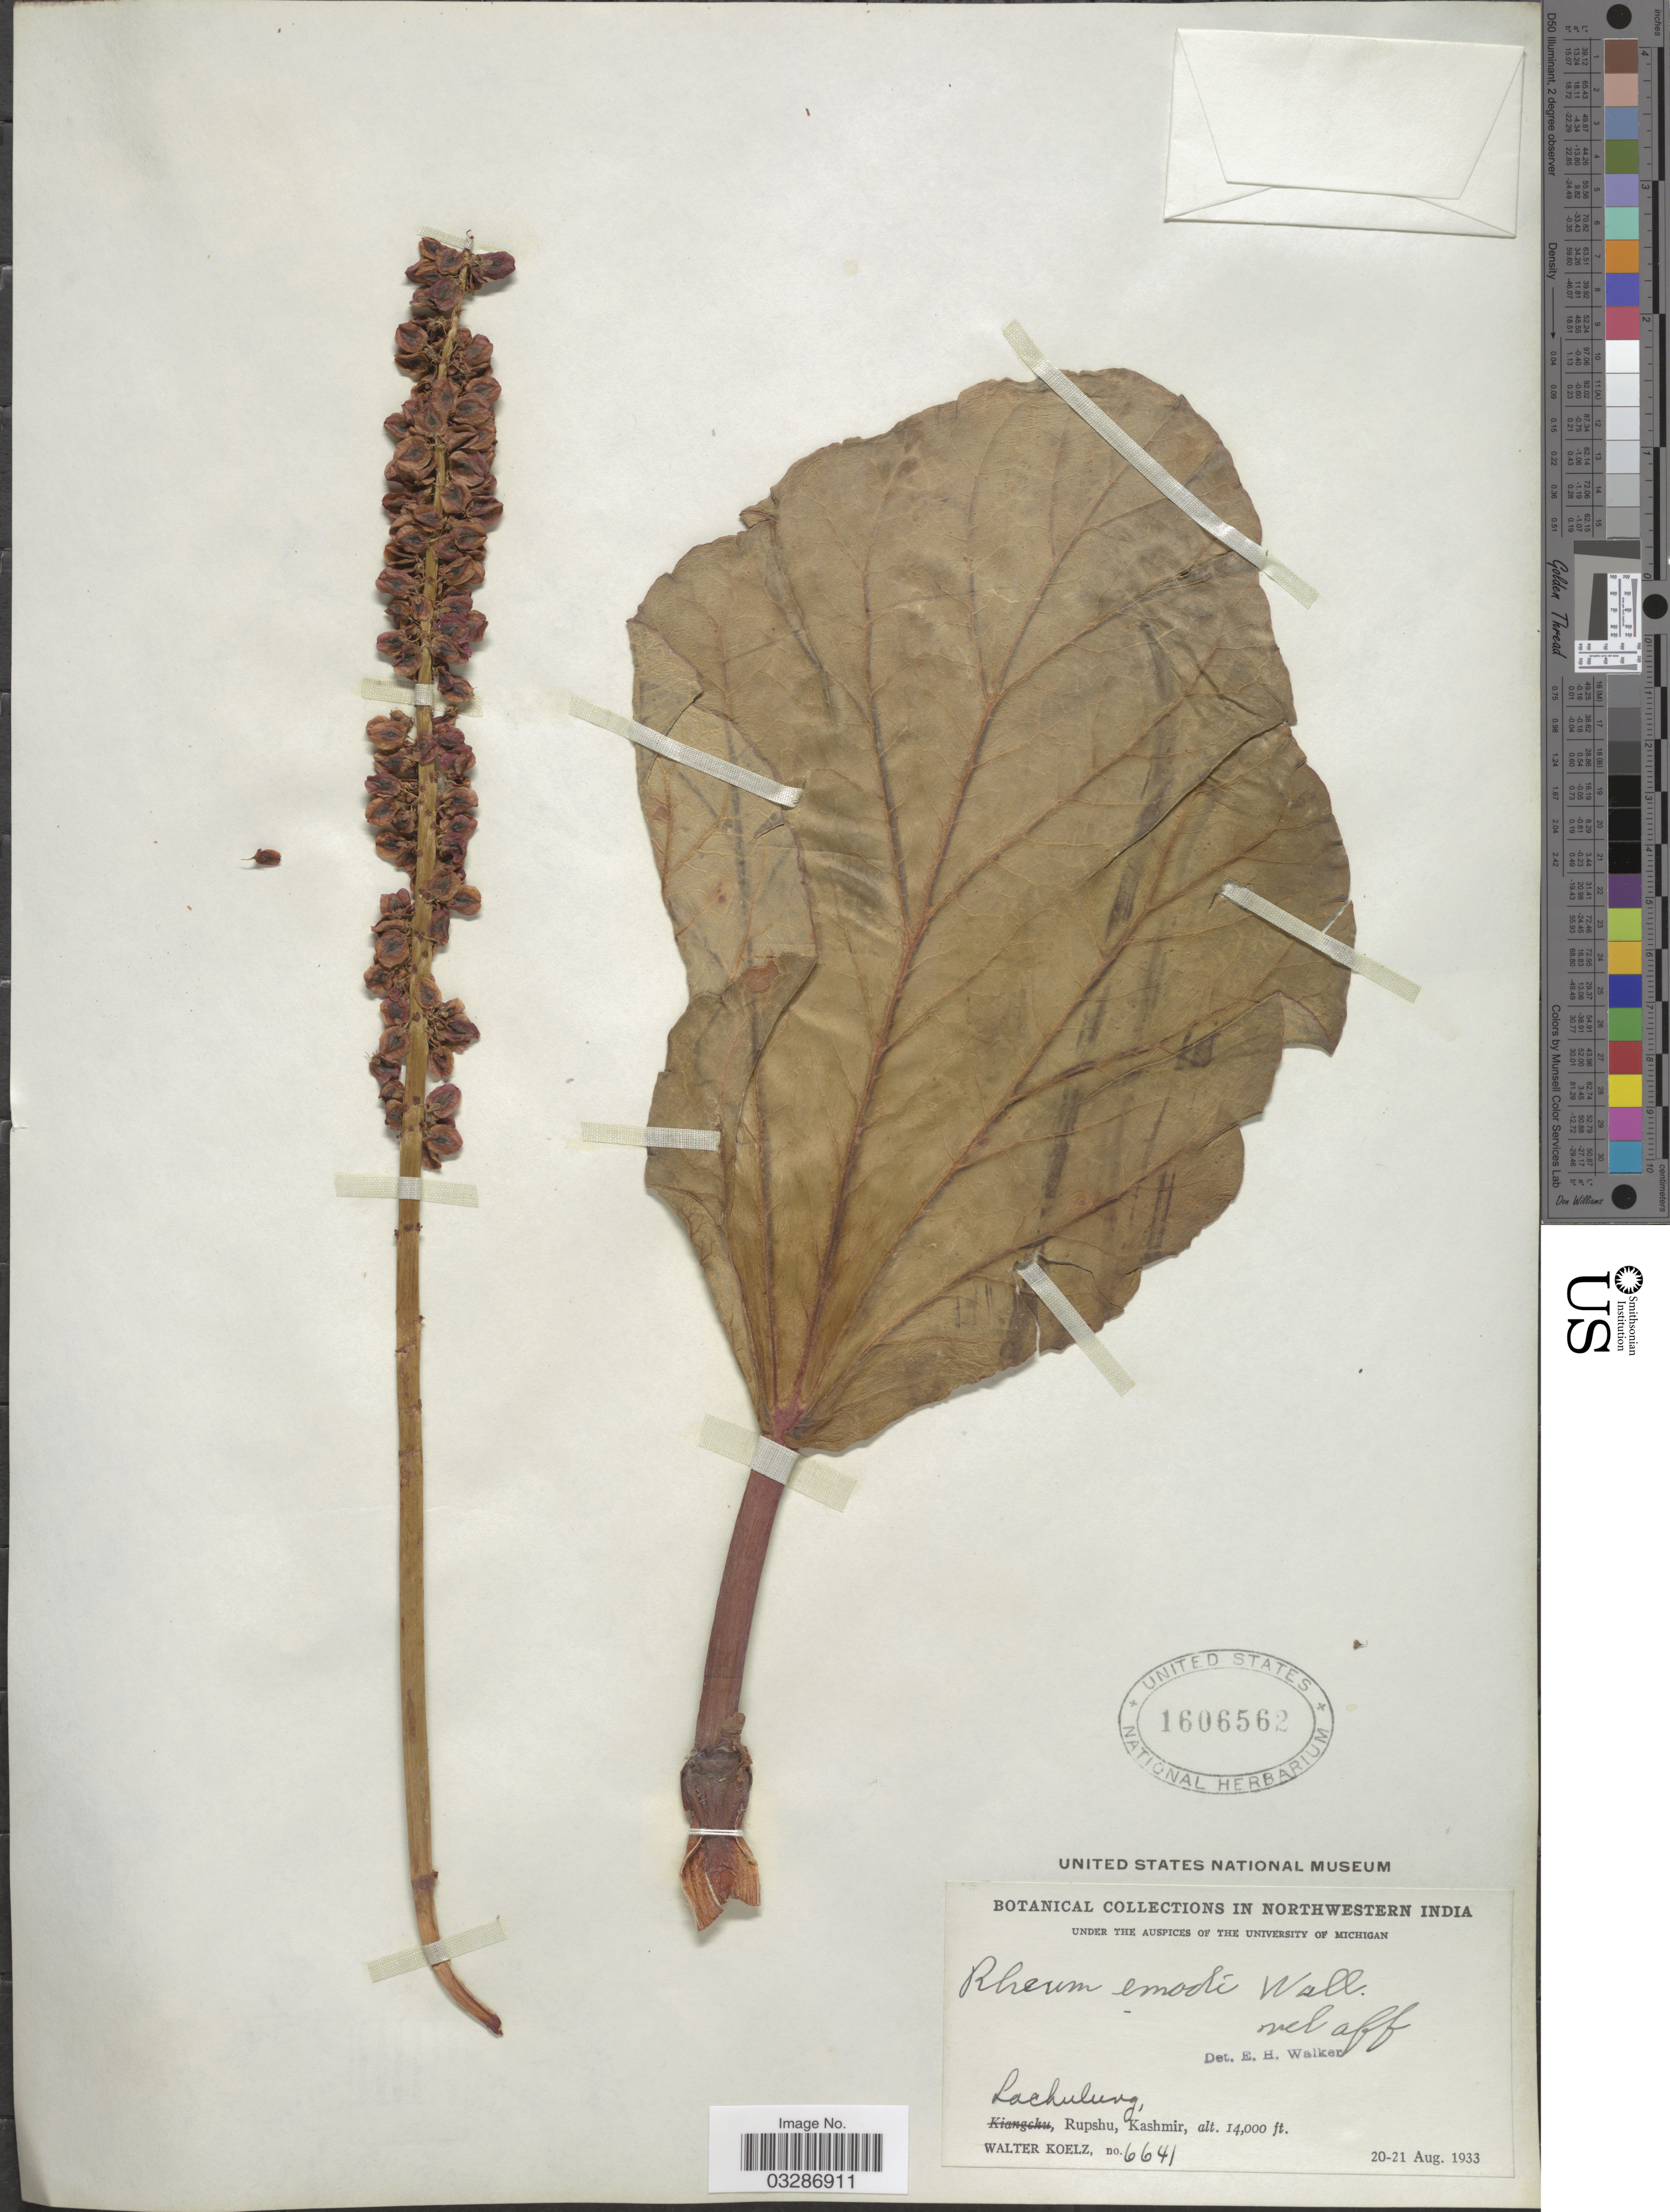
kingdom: Plantae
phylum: Tracheophyta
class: Magnoliopsida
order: Caryophyllales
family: Polygonaceae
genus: Rheum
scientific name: Rheum emodi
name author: Wall.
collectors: W. N. Koelz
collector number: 6641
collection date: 1933-08-20/1933-08-21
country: India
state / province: Jammu and Kashmir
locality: Northwestern India. Lachulung, Rupshu, Kashmir.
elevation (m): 4267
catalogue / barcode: US 1606562